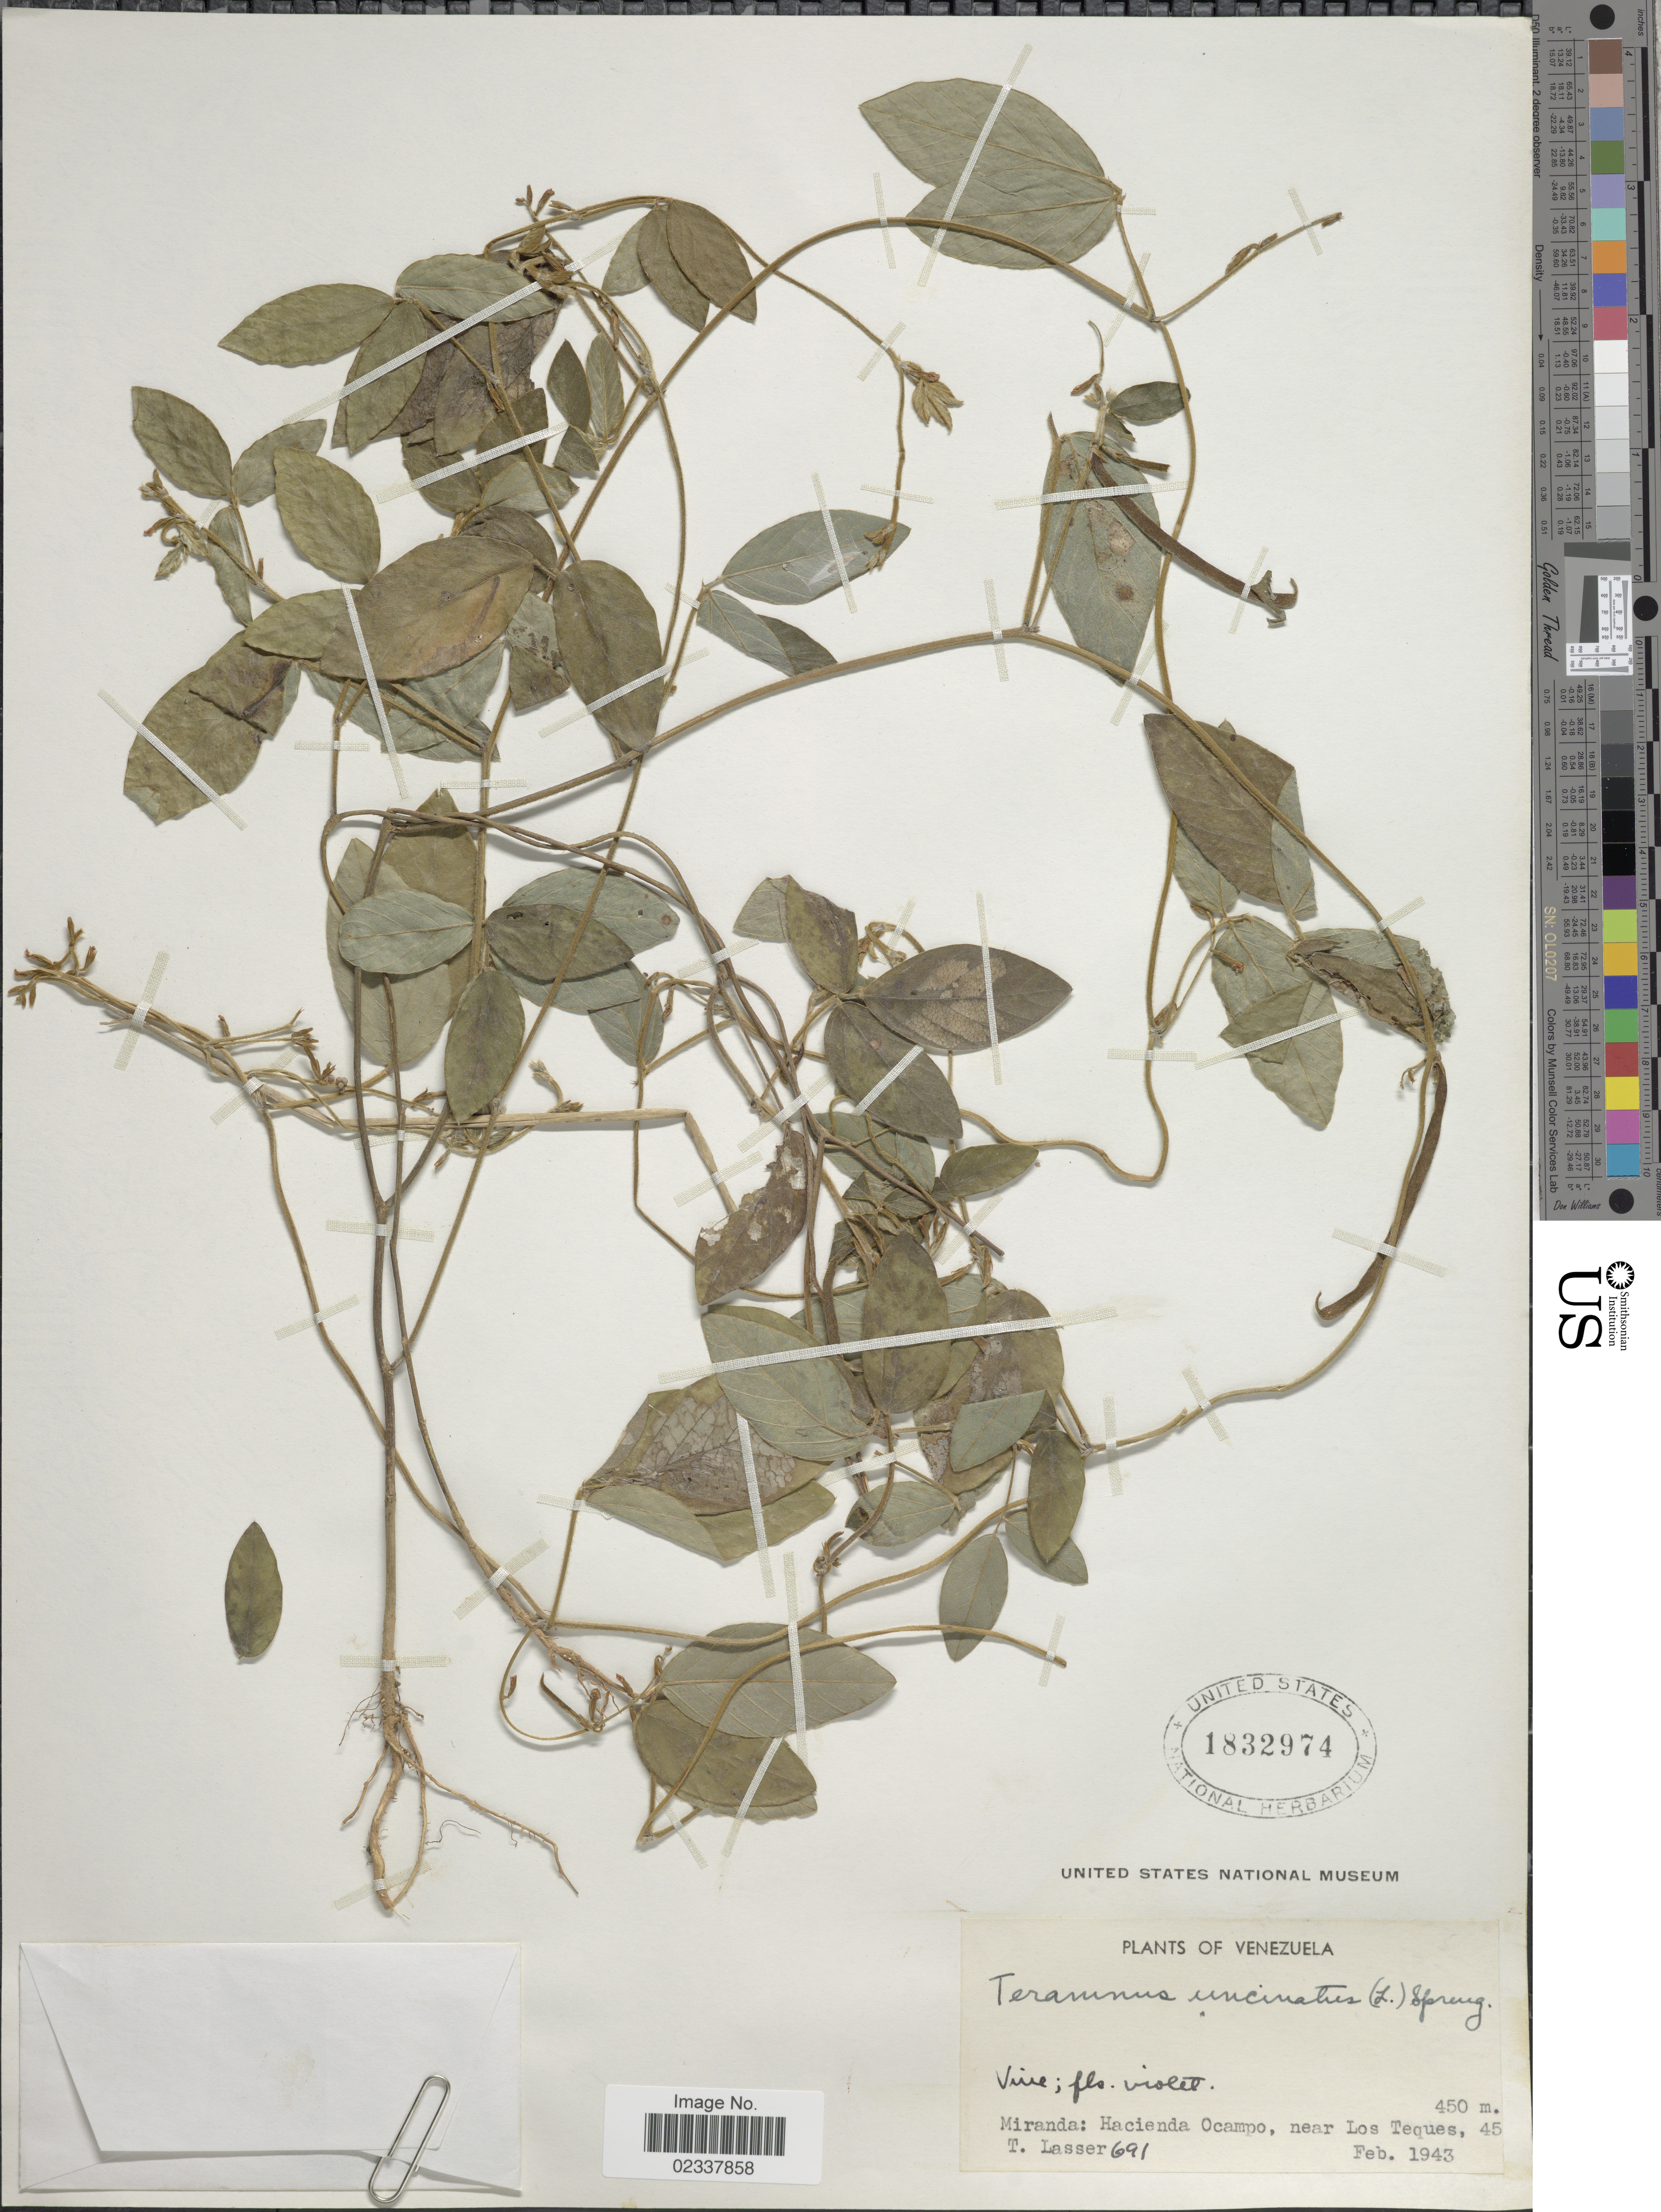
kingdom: Plantae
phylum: Tracheophyta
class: Magnoliopsida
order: Fabales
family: Fabaceae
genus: Teramnus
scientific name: Teramnus uncinatus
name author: (L.) Sw.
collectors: T. Lasser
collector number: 691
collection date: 1943-02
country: Venezuela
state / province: Miranda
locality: Hacienda Ocampo, near Los Teques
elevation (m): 450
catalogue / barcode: US 1832974